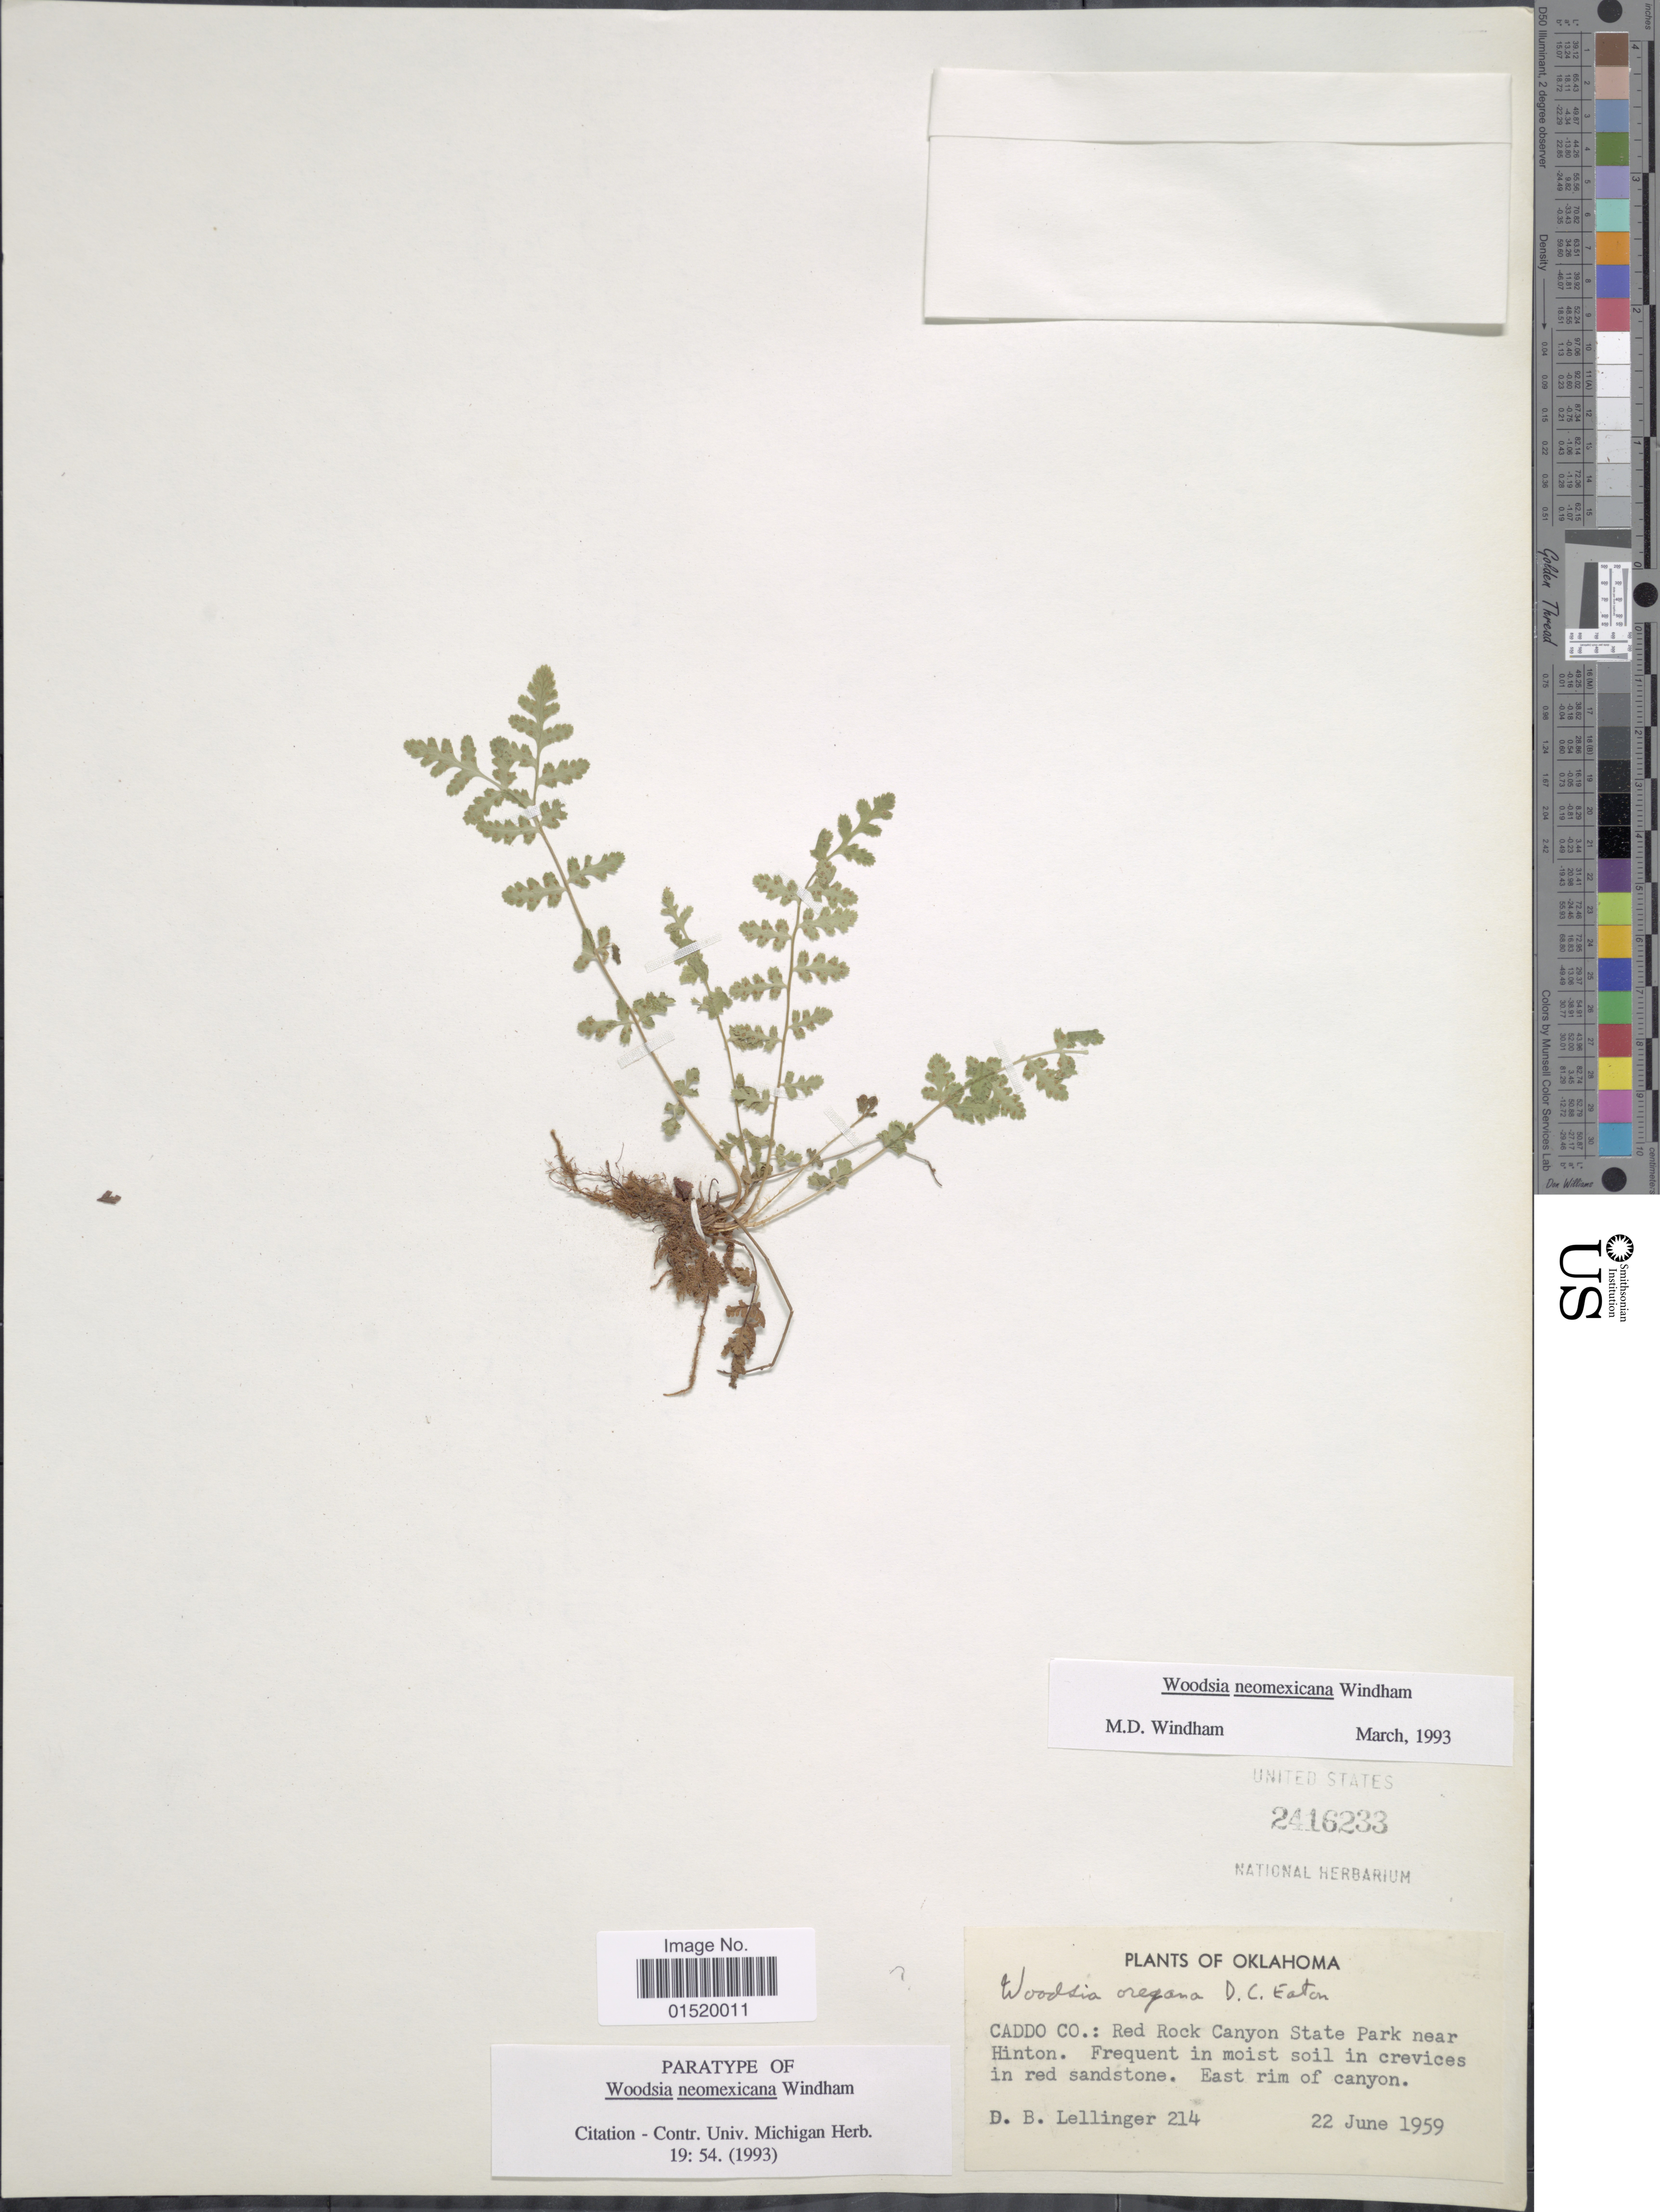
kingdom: Plantae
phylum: Tracheophyta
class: Polypodiopsida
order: Polypodiales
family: Woodsiaceae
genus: Woodsia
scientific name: Woodsia neomexicana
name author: Windham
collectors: D. B. Lellinger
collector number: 214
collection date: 1959-06-22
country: United States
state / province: Oklahoma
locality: Caddo Co: Red Rock Canyon State Park near Hinton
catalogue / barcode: US 2416233